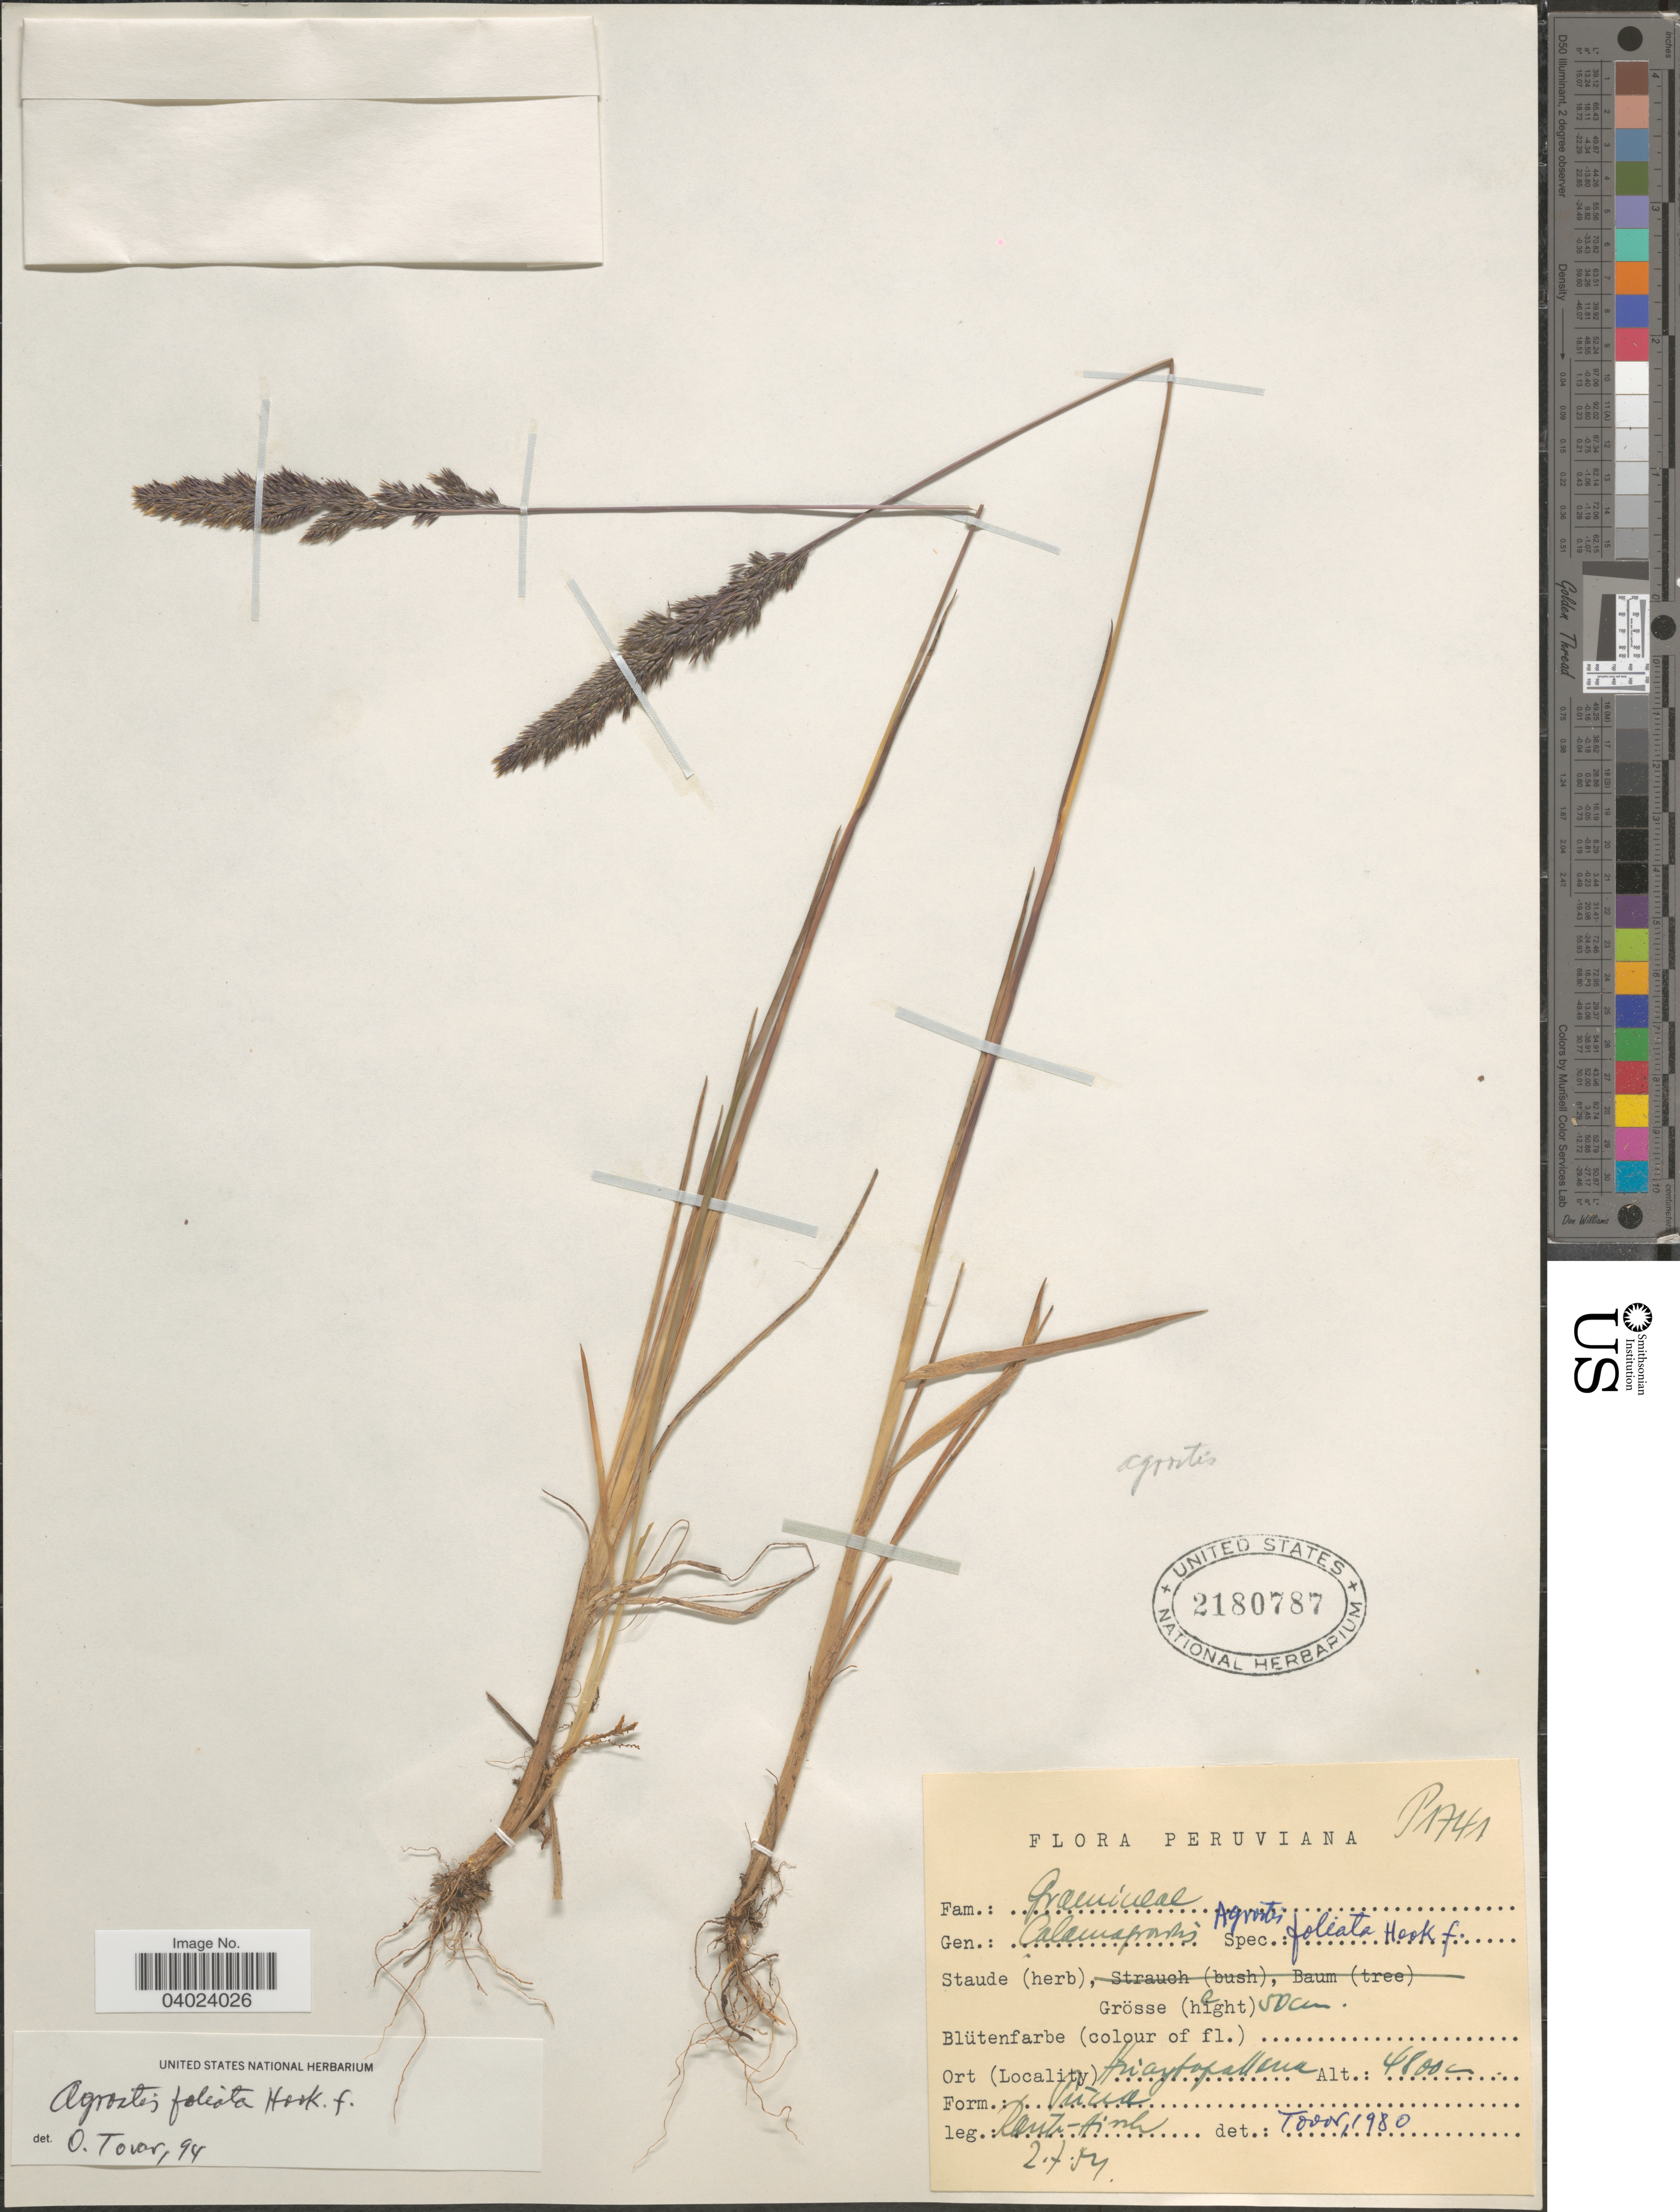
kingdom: Plantae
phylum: Tracheophyta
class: Liliopsida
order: Poales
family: Poaceae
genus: Agrostis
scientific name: Agrostis foliata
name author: Hook. f.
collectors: W. Rauh & G. Hirsch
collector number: P1741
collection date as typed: Transcribed d/m/y: 2/7/54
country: Peru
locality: Huaytapallana.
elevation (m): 4800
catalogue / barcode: US 2180787